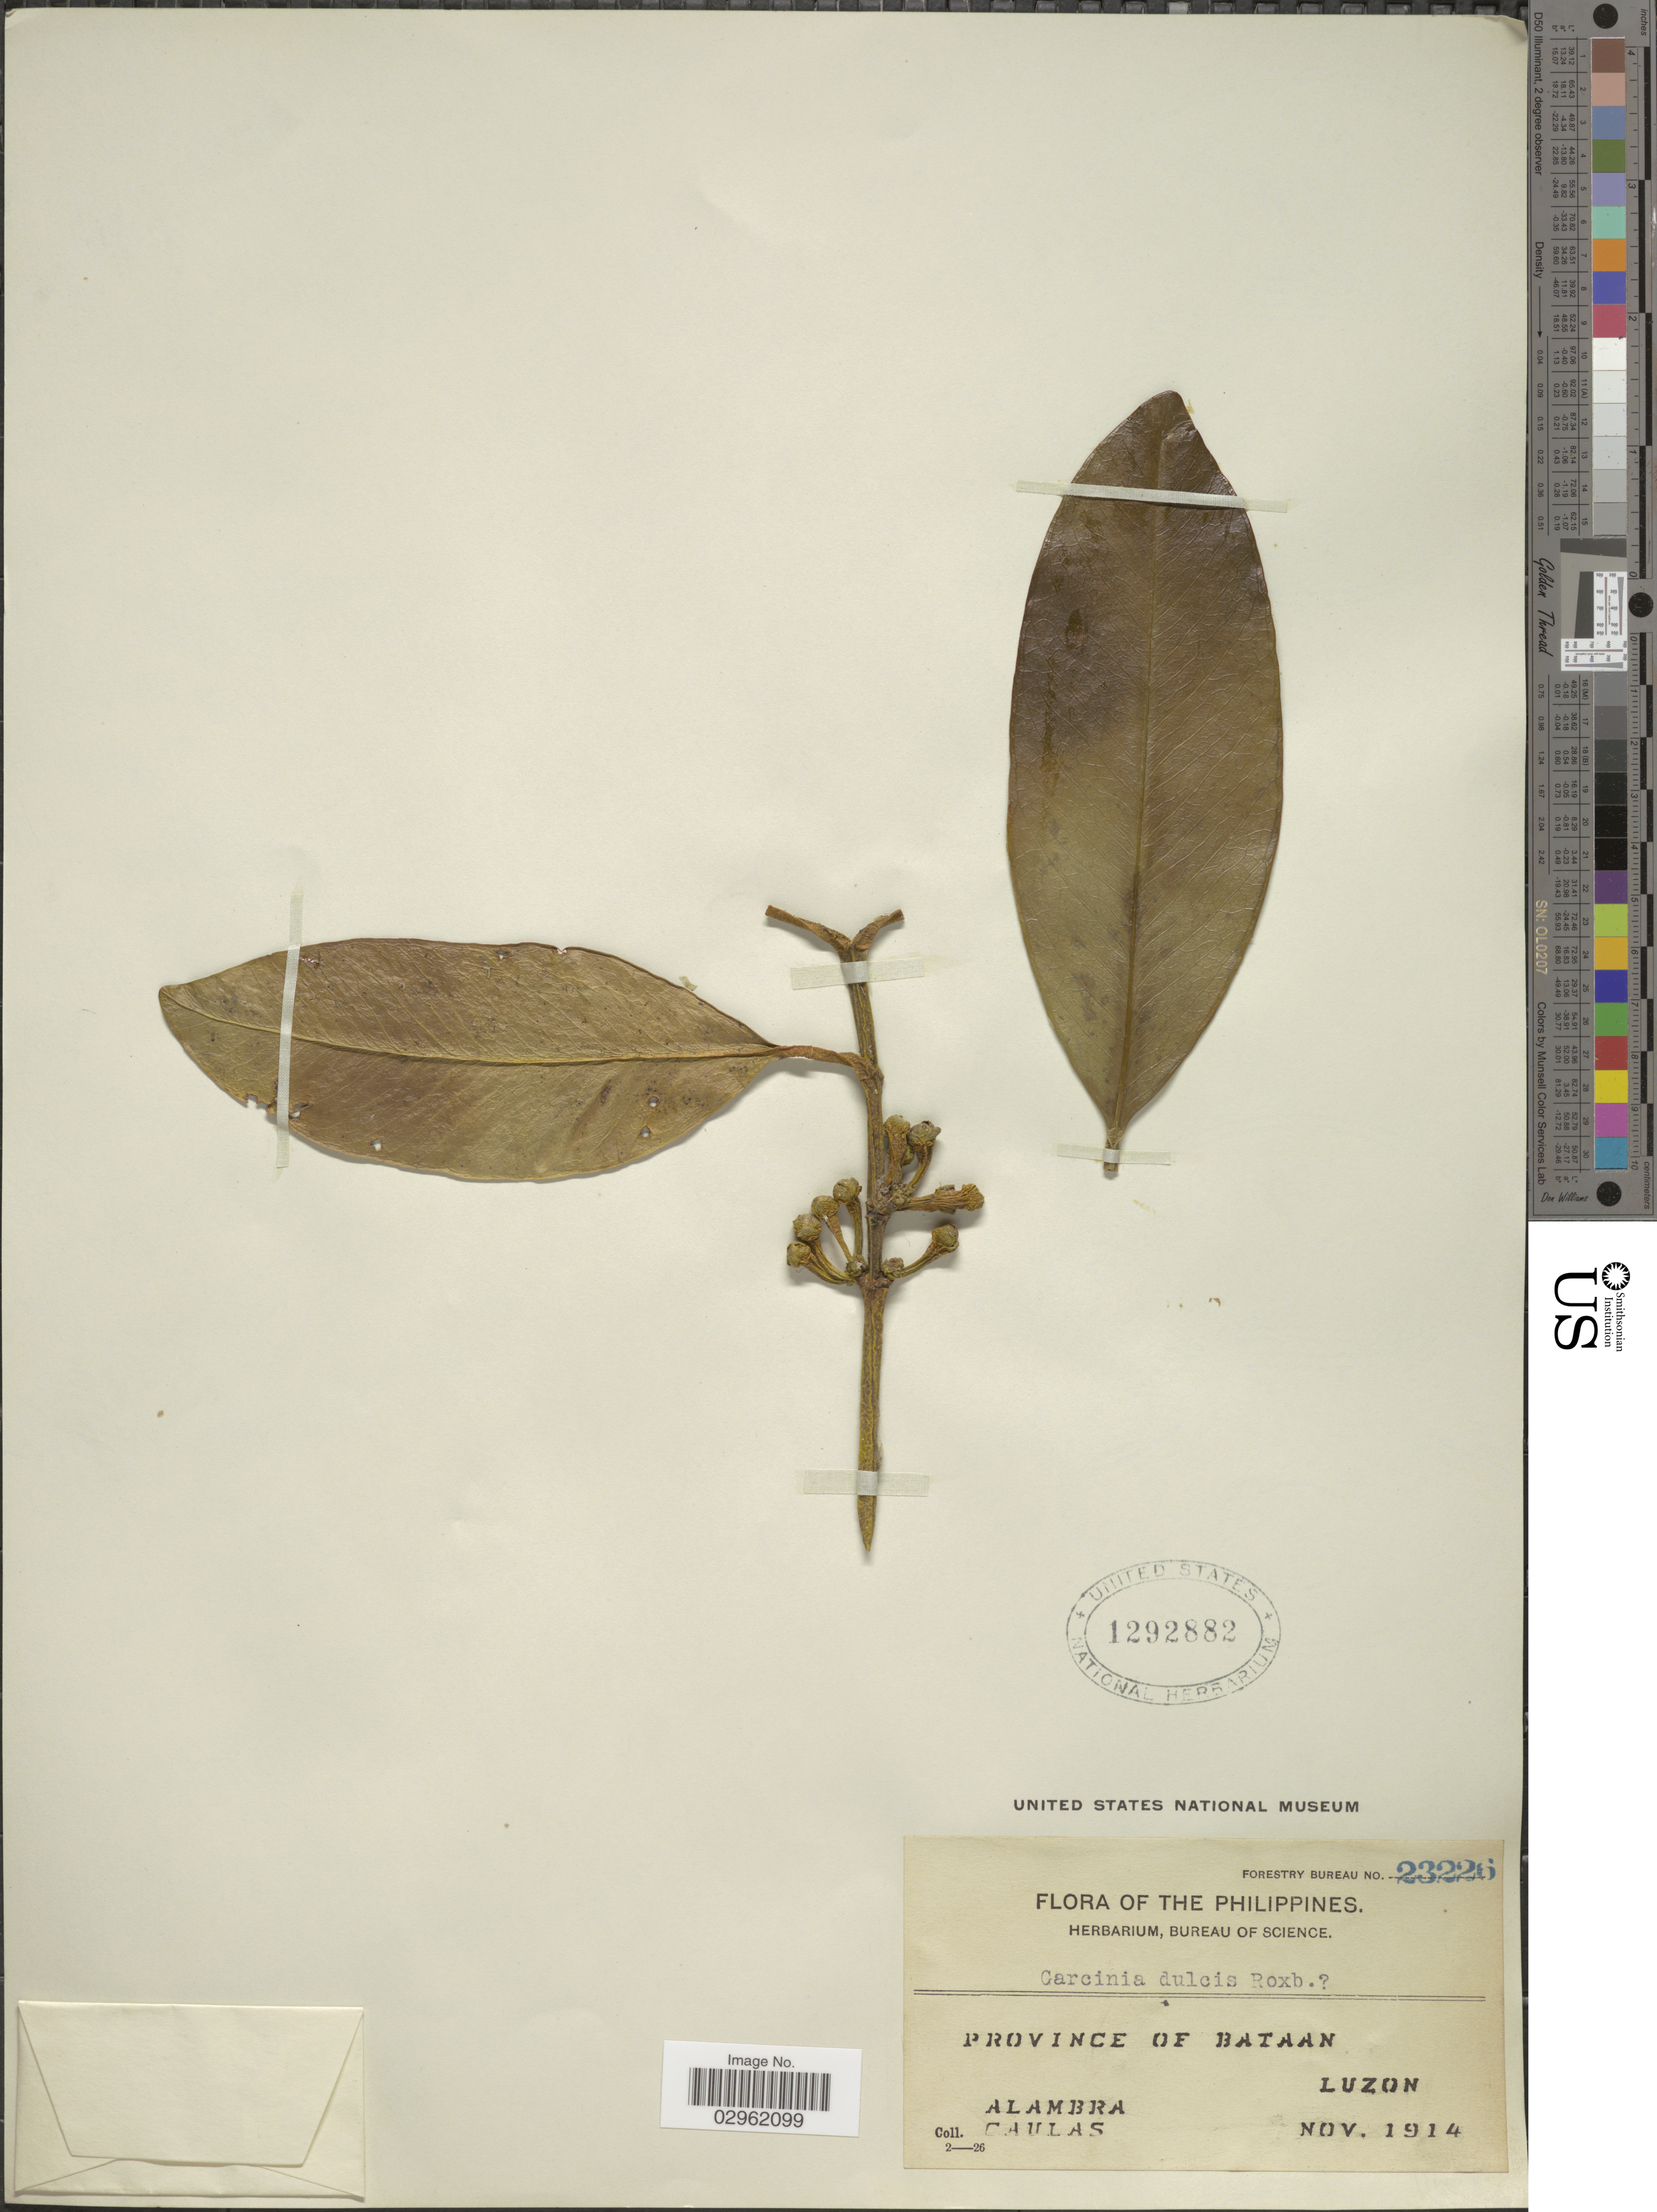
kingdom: Plantae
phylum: Tracheophyta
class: Magnoliopsida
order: Malpighiales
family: Clusiaceae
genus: Garcinia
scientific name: Garcinia dulcis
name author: (Roxb.) Kurz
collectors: -. Alambra & Caulas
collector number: Forestry Bureau 23226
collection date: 1914-11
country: Philippines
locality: Province of Bataan. Luzon.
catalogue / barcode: US 1292882